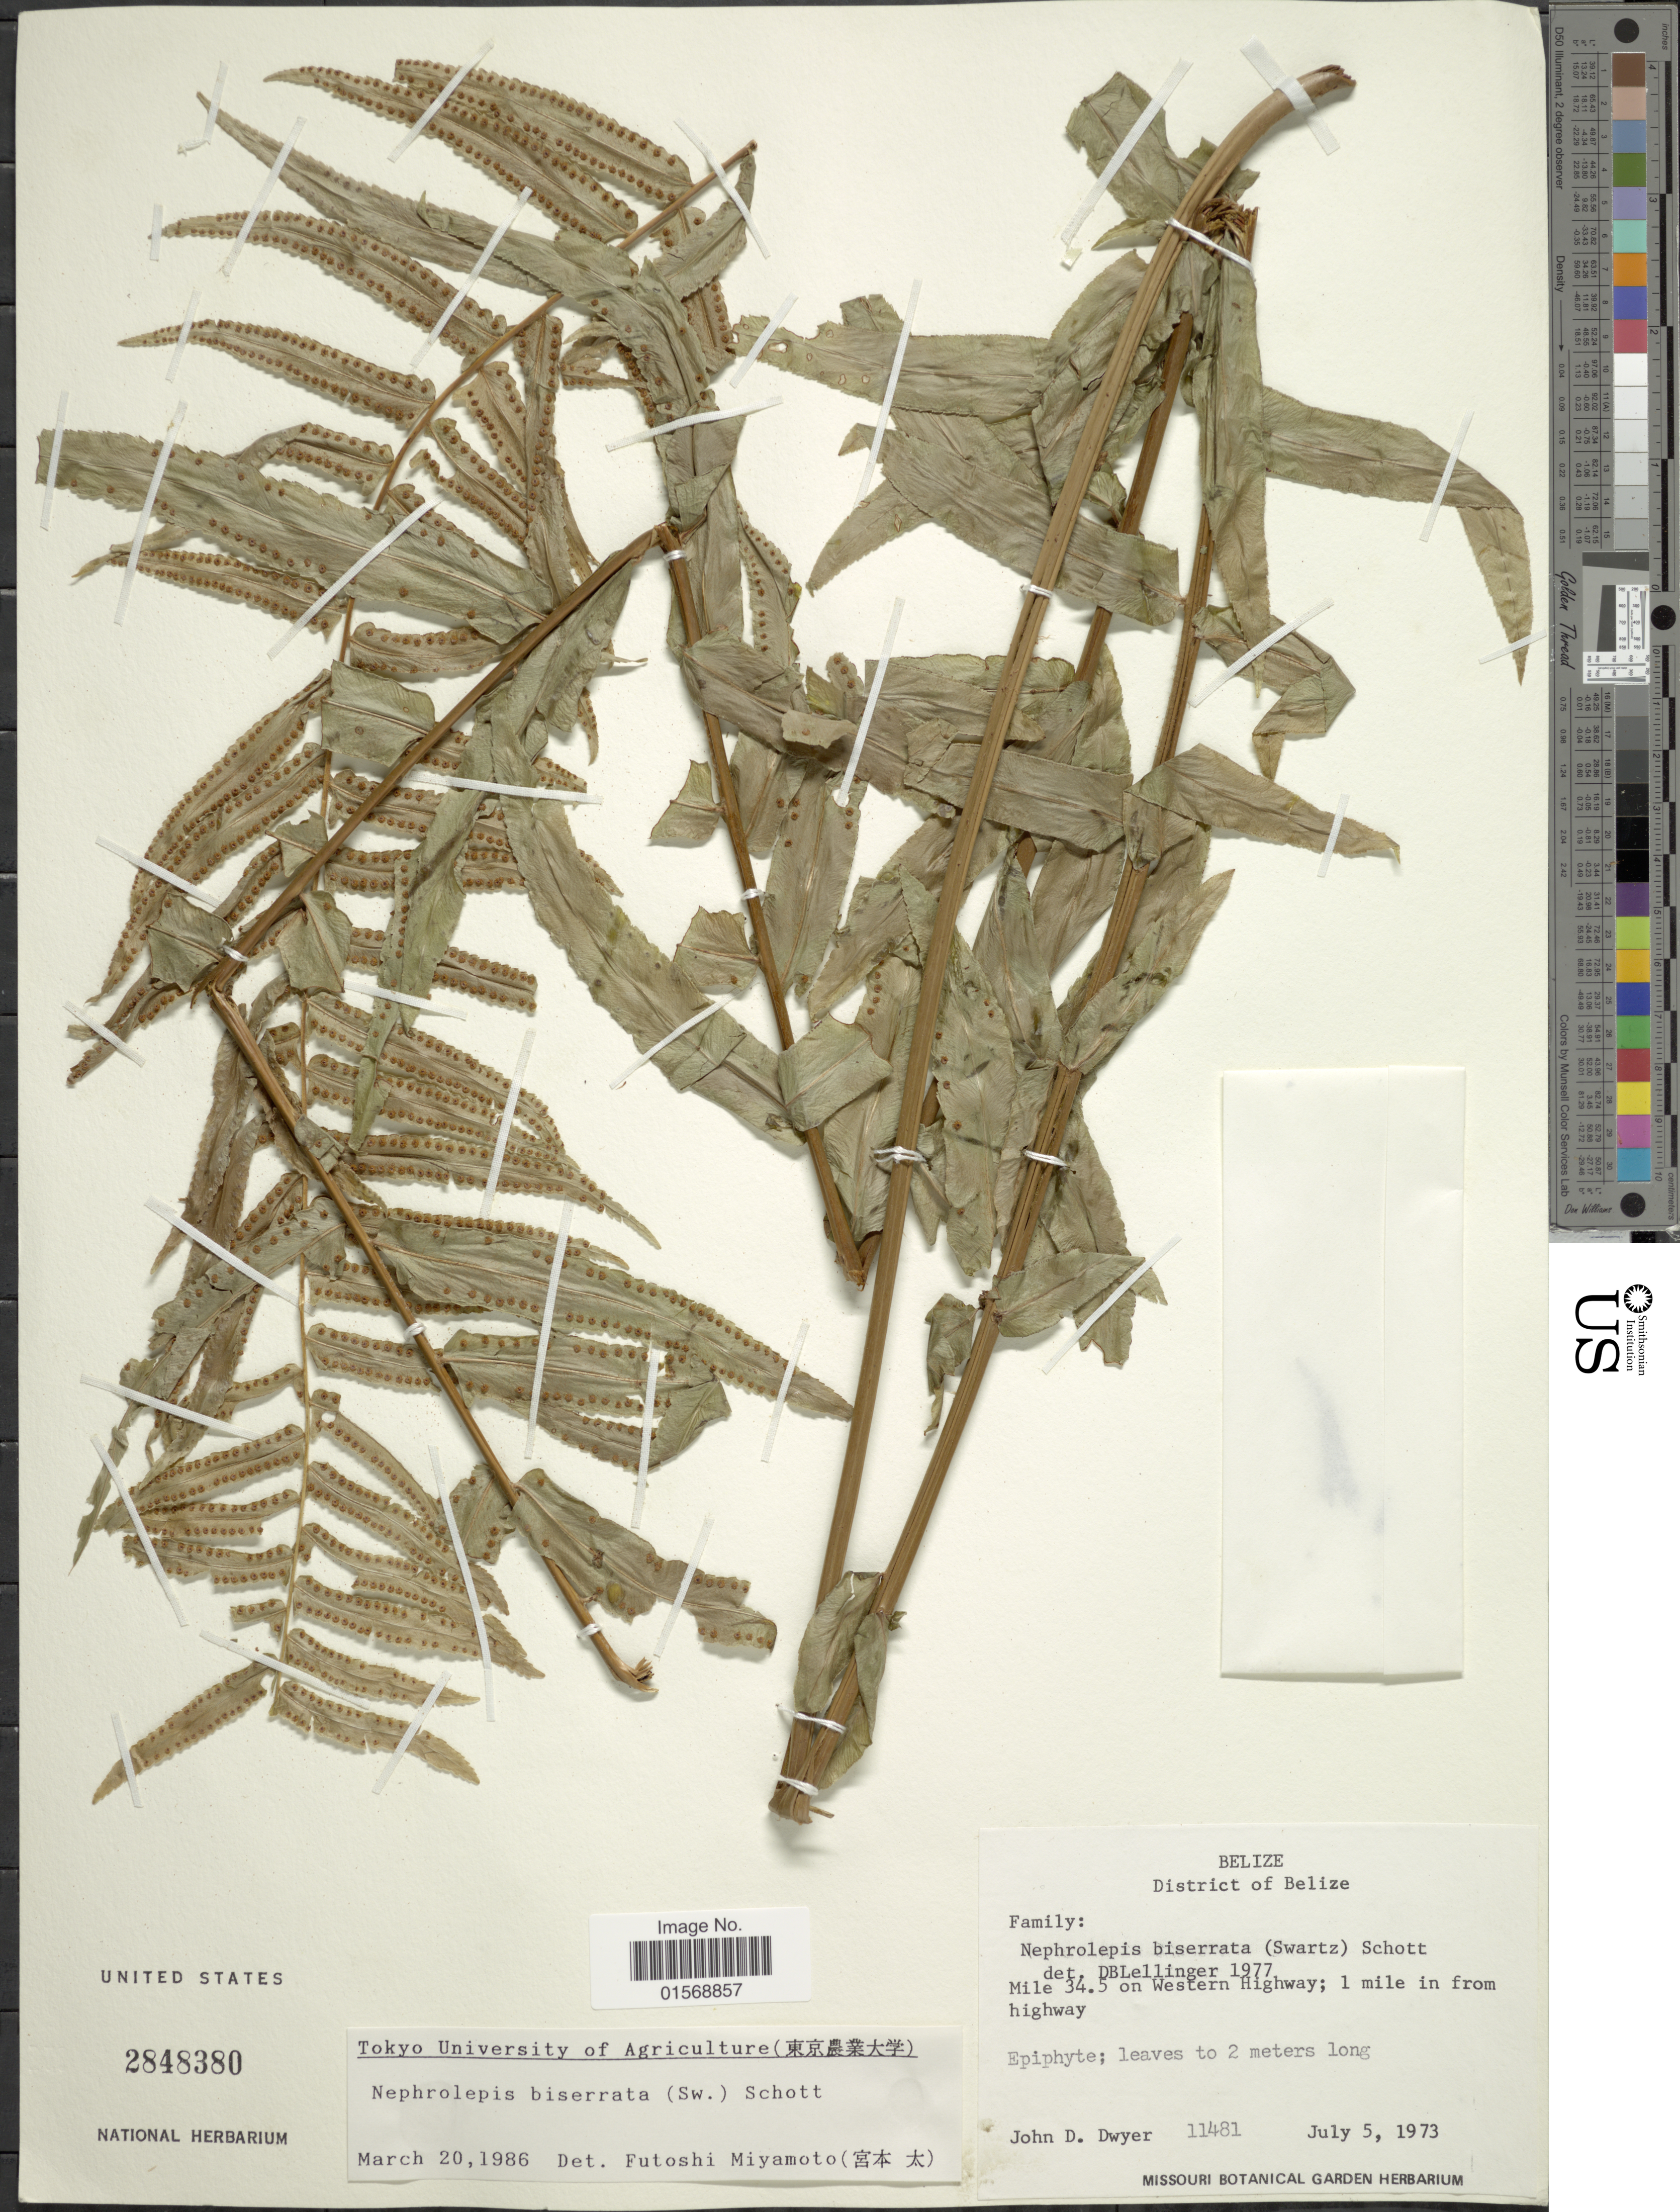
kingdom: Plantae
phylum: Tracheophyta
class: Polypodiopsida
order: Polypodiales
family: Nephrolepidaceae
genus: Nephrolepis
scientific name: Nephrolepis biserrata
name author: (Sw.) Schott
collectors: J. D. Dwyer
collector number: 11481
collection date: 1973-07-05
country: Belize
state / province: Belize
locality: Belize, Mile 34.5 on Western Highway; 1 mile in from highway. District of Belize.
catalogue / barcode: US 2848380